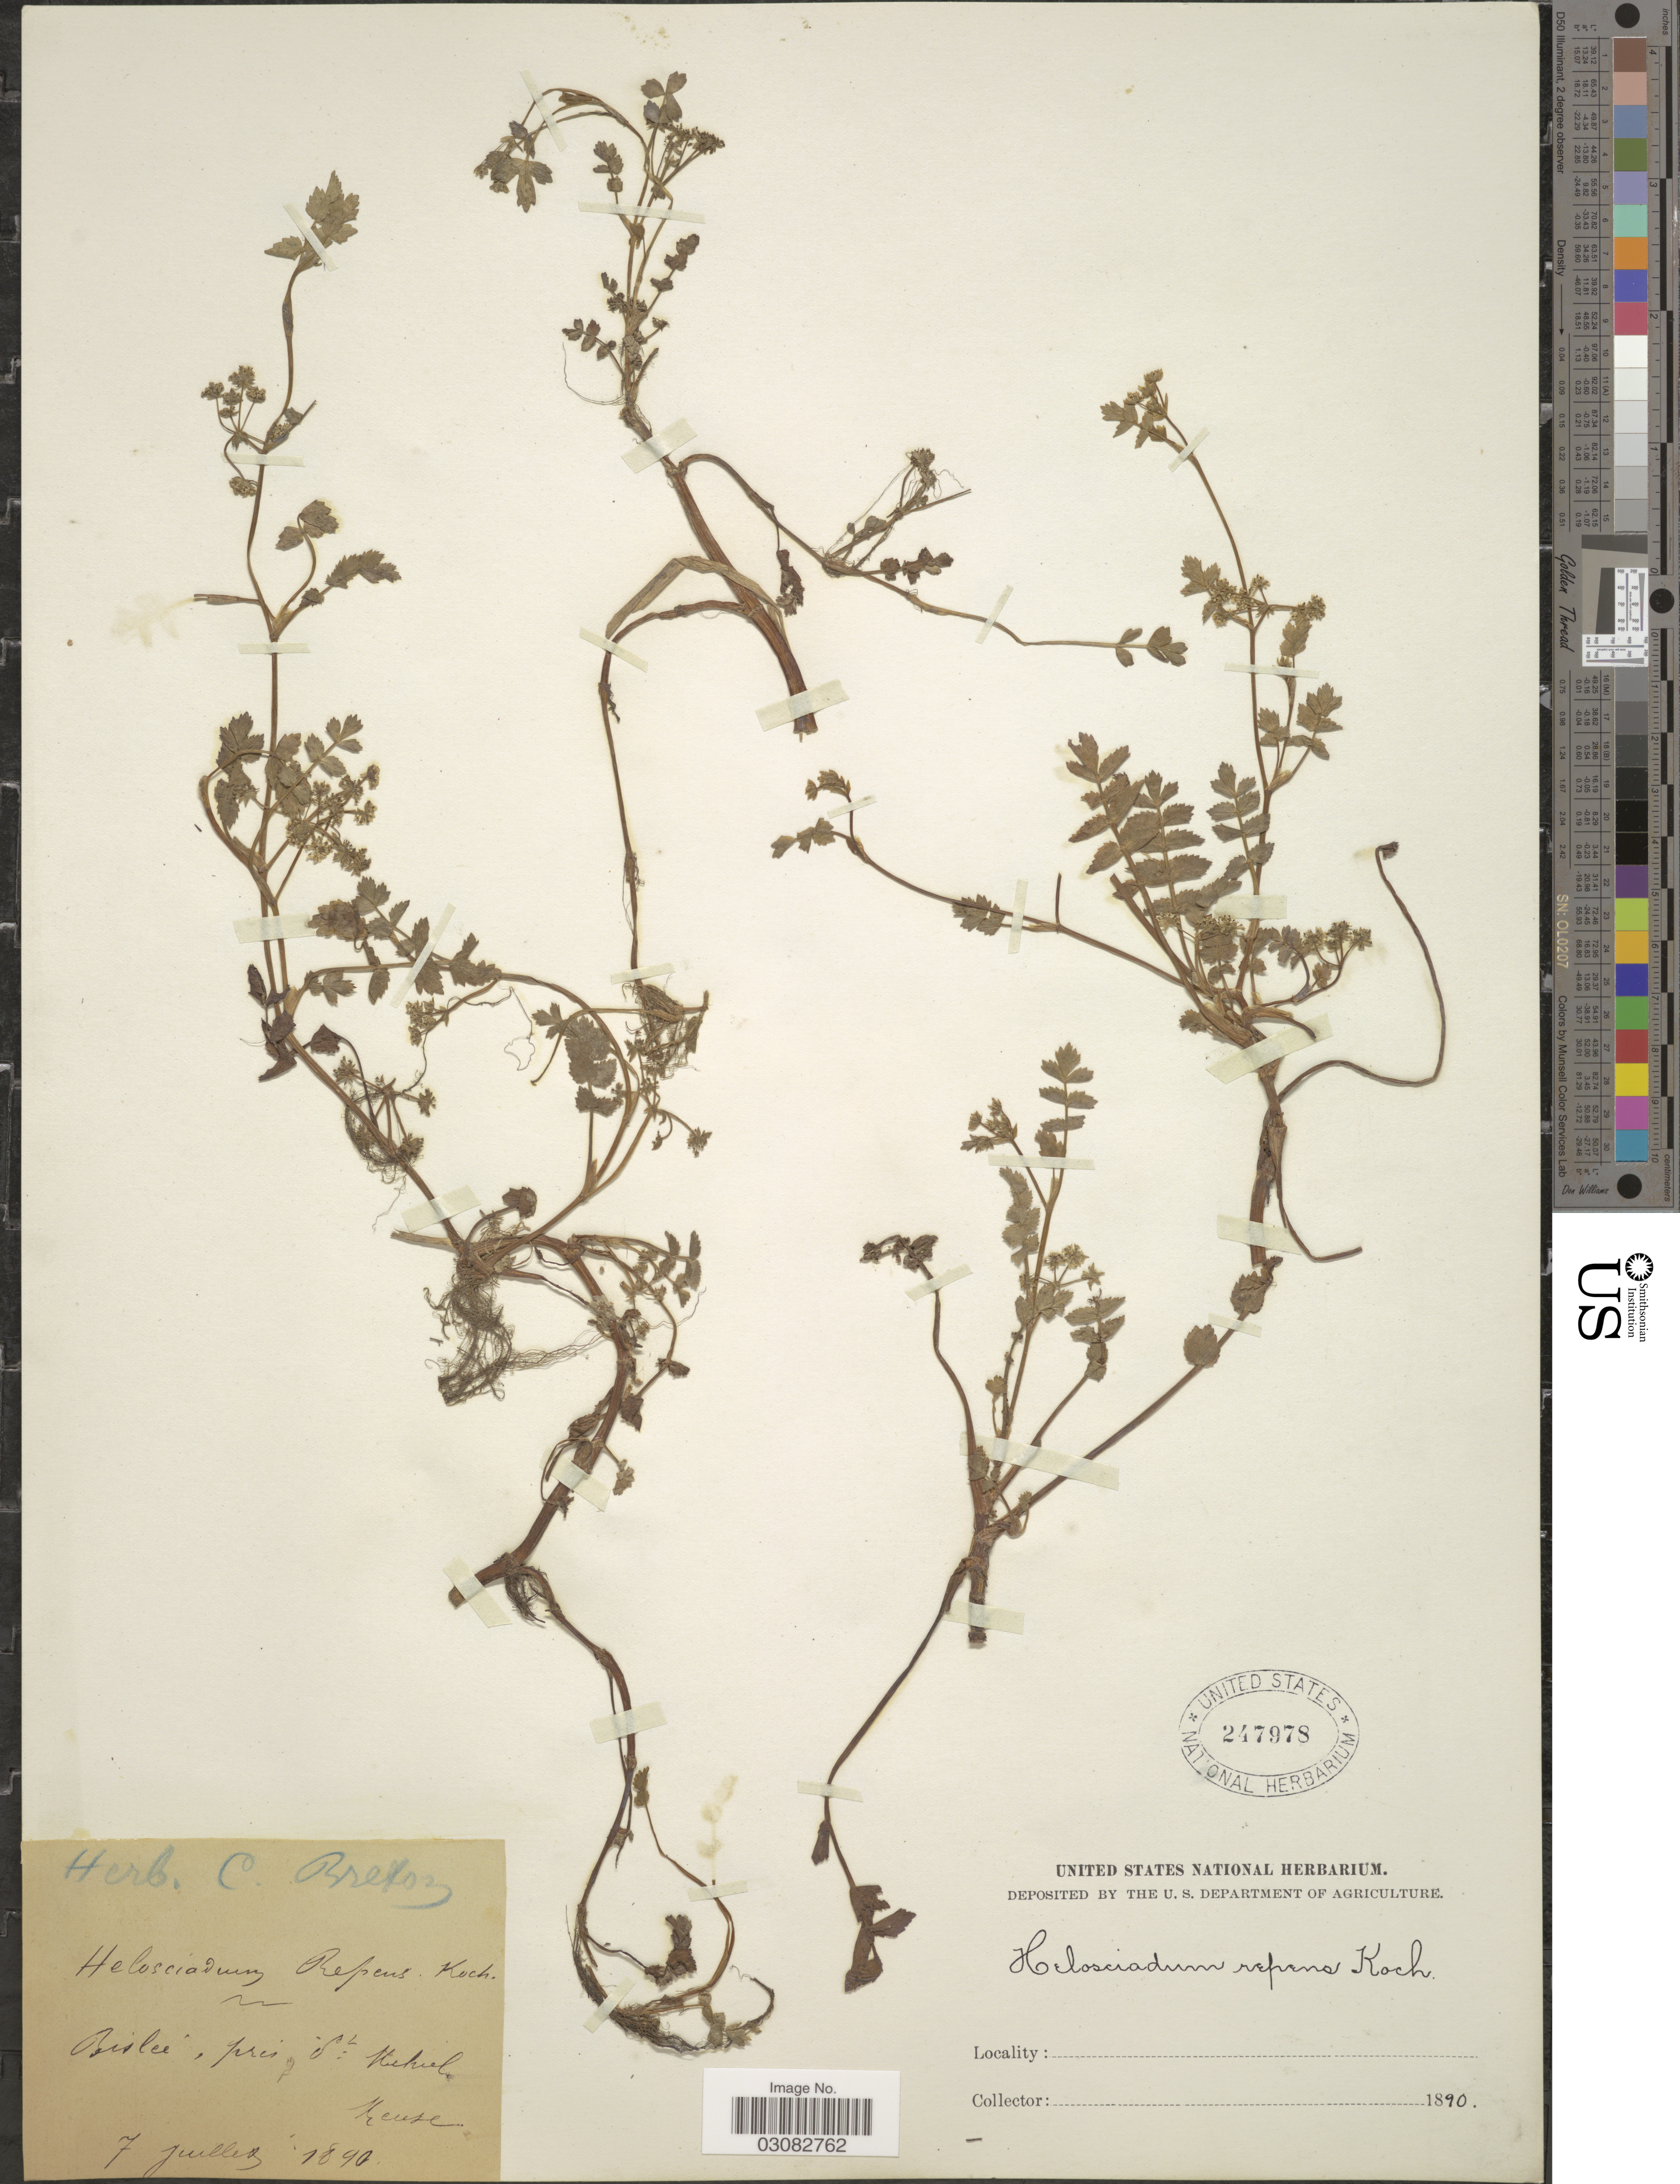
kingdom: Plantae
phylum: Tracheophyta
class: Magnoliopsida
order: Apiales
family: Apiaceae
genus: Apium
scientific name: Apium repens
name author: (Jacq.) Lag.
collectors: Meuse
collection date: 1890-07-07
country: France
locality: Bislée, prés St Mihiel.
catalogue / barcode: US 247978